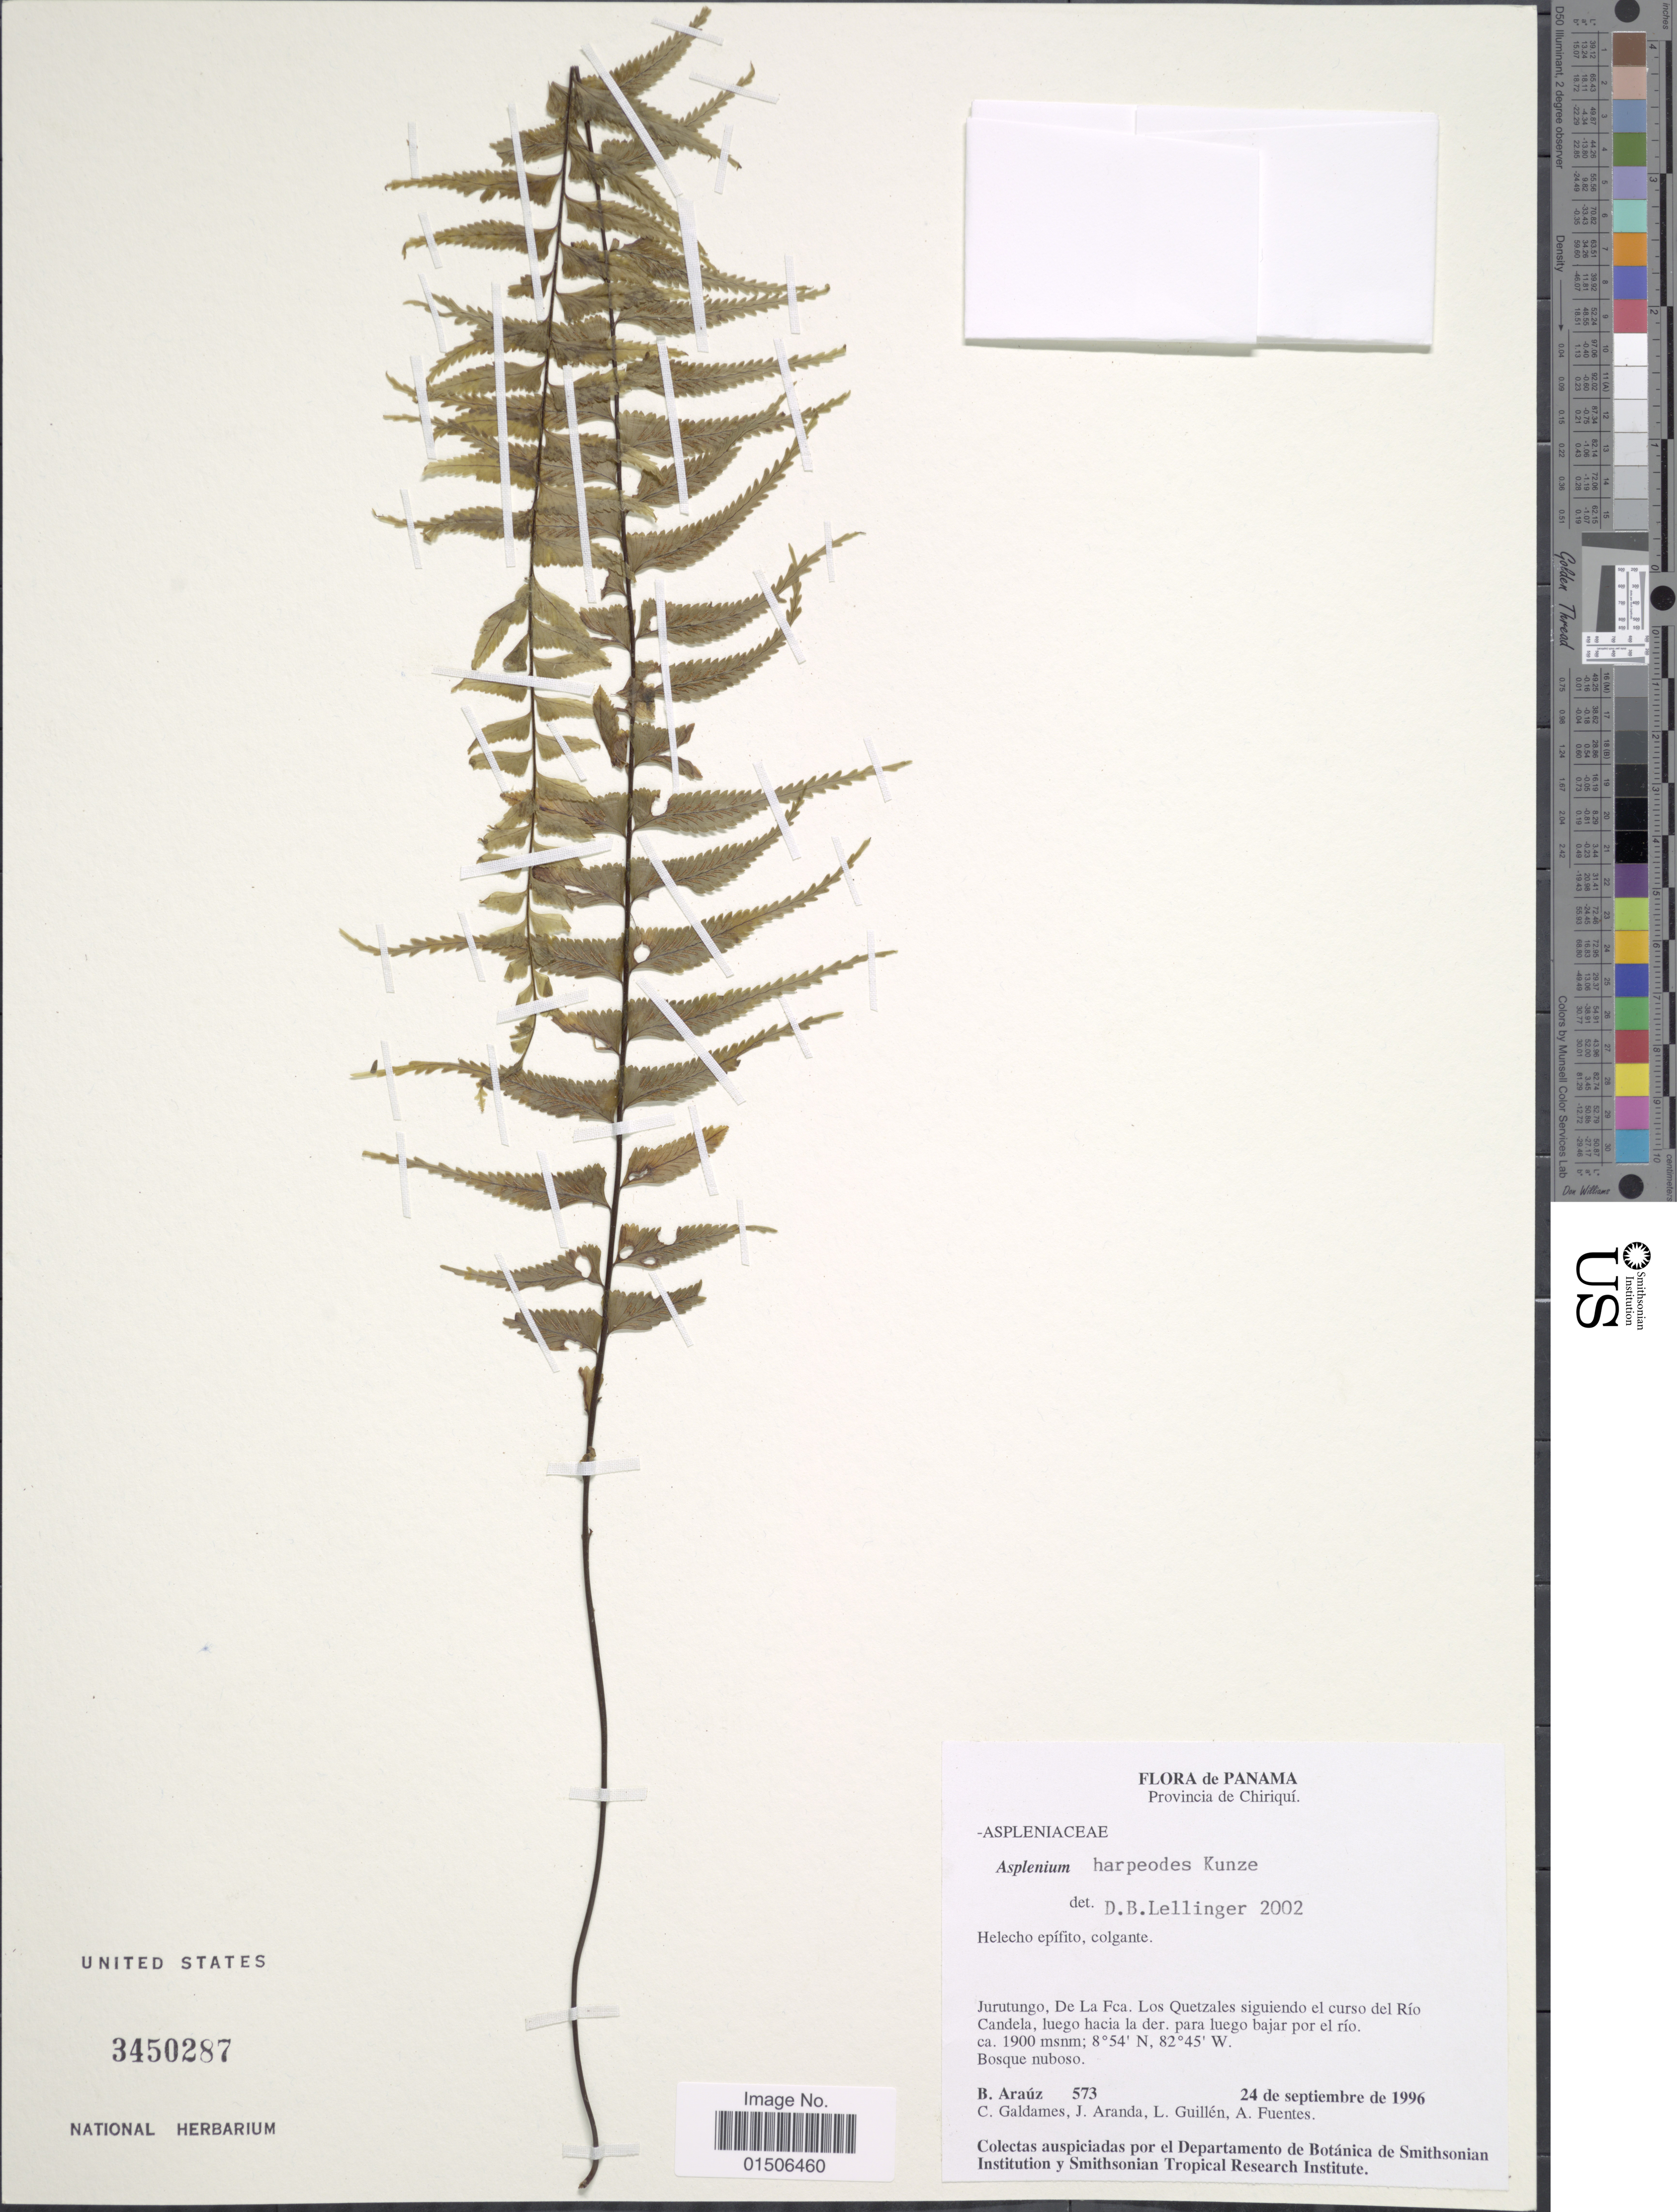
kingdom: Plantae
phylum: Tracheophyta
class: Polypodiopsida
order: Polypodiales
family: Aspleniaceae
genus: Asplenium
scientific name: Asplenium harpeodes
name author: Kunze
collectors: B. Araúz, C. Galdames, J. Aranda, L. Guillén & A. Fuentes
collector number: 573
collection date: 1996-09-24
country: Panama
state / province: Chiriqui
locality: Jurutungo, De La Fca. Los Quetzales siguiendo el curso del Río Candela, luego la der para lugo bajar por el río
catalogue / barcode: US 3450287